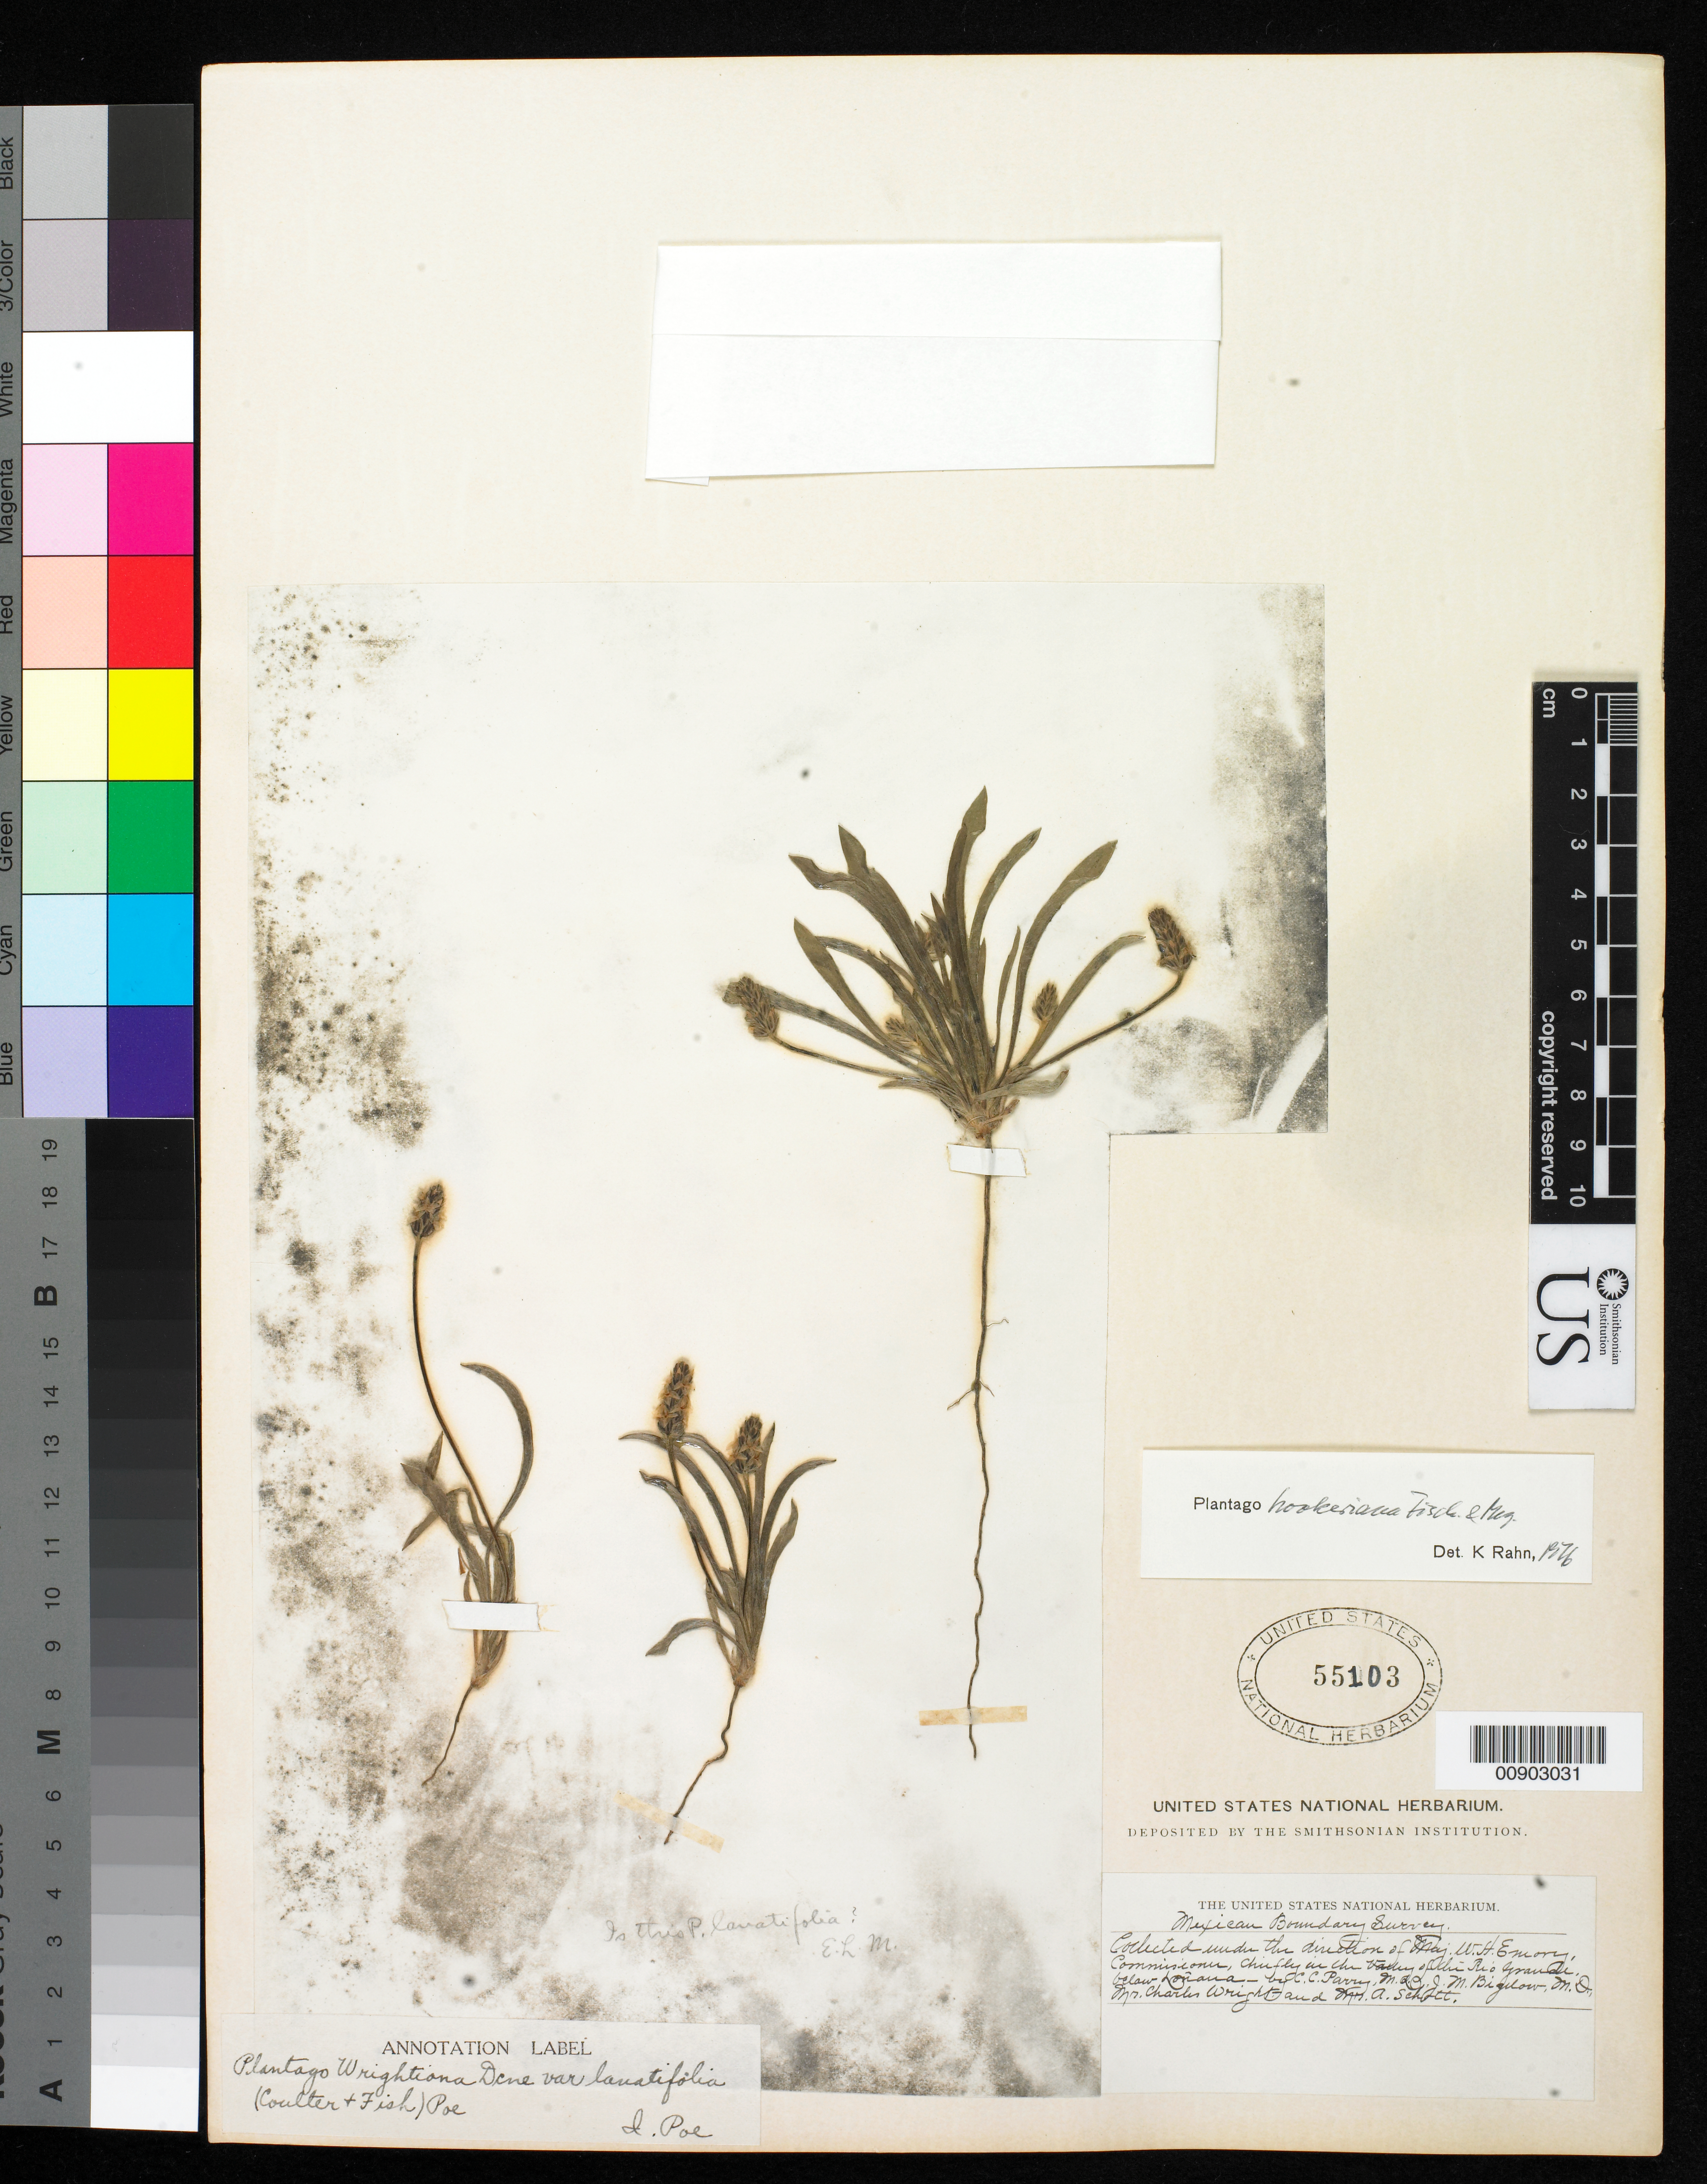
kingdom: Plantae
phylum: Tracheophyta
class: Magnoliopsida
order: Lamiales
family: Plantaginaceae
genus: Plantago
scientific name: Plantago hookeriana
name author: Fisch. & C.A. Mey.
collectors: C. C. Parry, J. M. Bigelow, C. Wright & A. C. V. Schott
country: United States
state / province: New Mexico / Texas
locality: Valley of the Rio Grande, below Doñana.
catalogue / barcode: US 55103